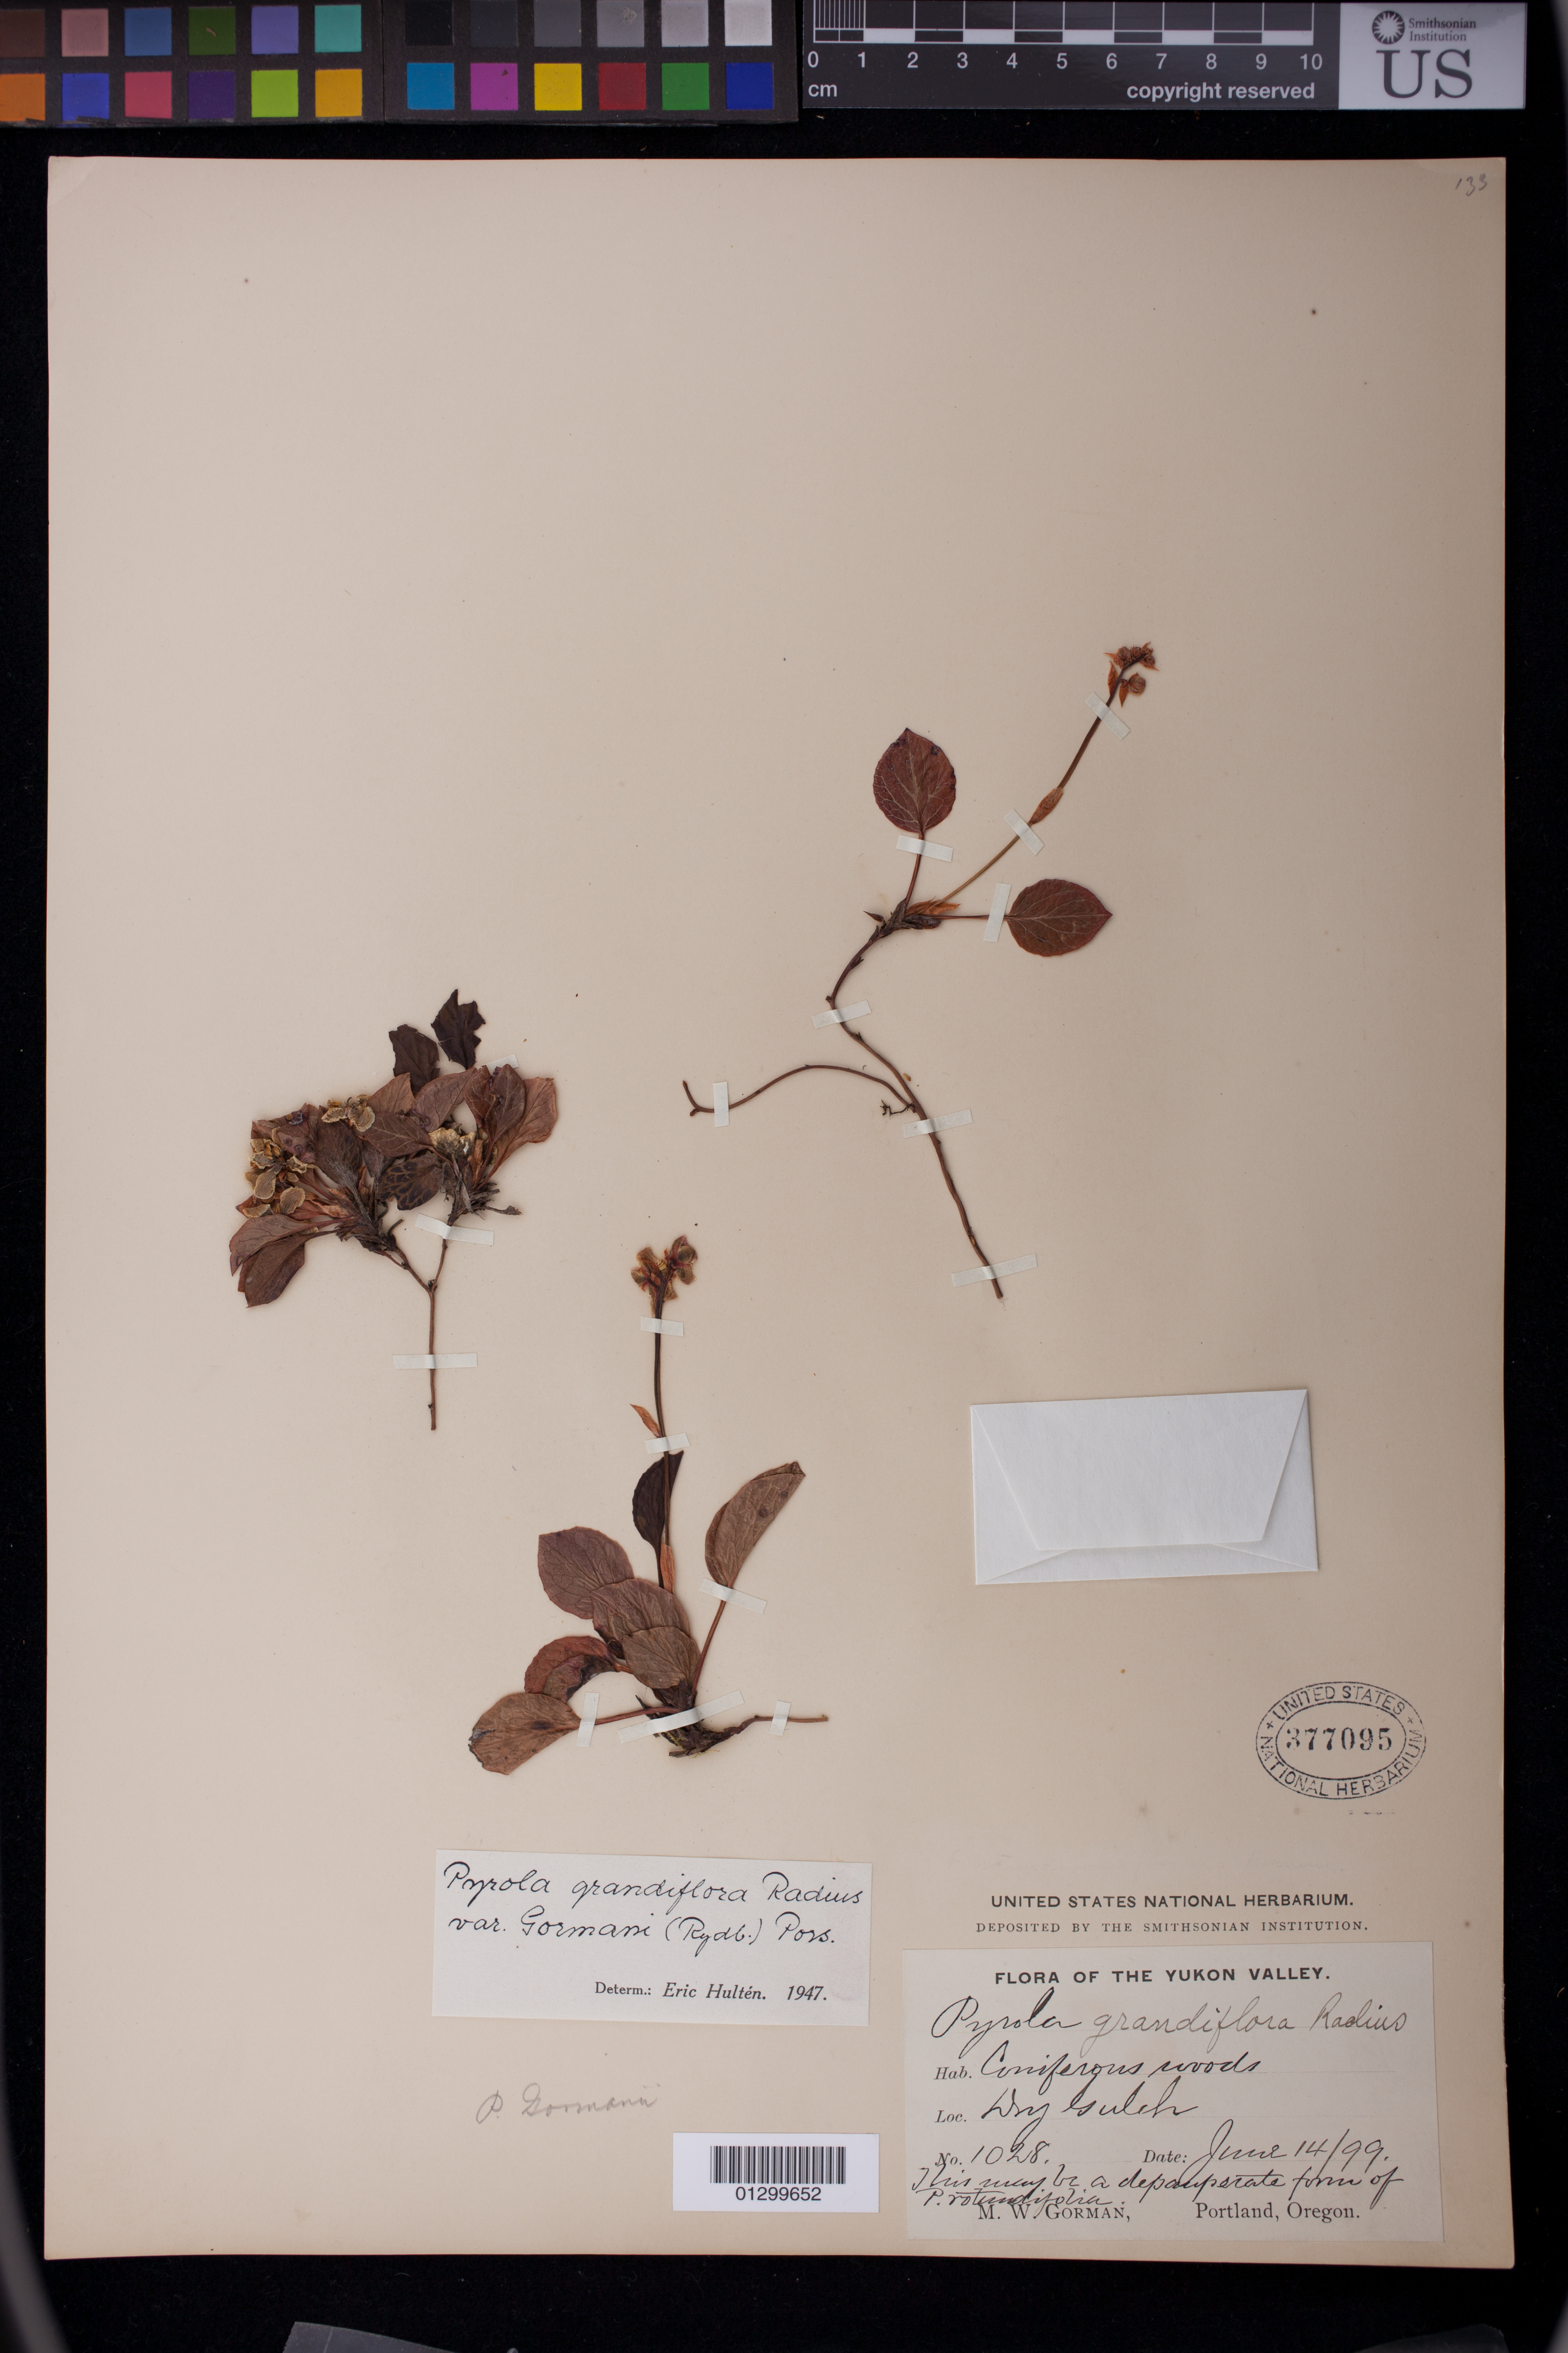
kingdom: Plantae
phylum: Tracheophyta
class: Magnoliopsida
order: Ericales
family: Ericaceae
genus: Pyrola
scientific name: Pyrola grandiflora var. gormanii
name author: (Rydb.) A.E. Porsild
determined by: Hultén, [O.] Eric G.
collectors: M. W. Gorman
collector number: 1028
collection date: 1899-06-14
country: Canada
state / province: British Columbia / Yukon Territory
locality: Dry Gulch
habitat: Coniferous woods.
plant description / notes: This may be a depauperate form of P. rotundifolia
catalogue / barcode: US 377095